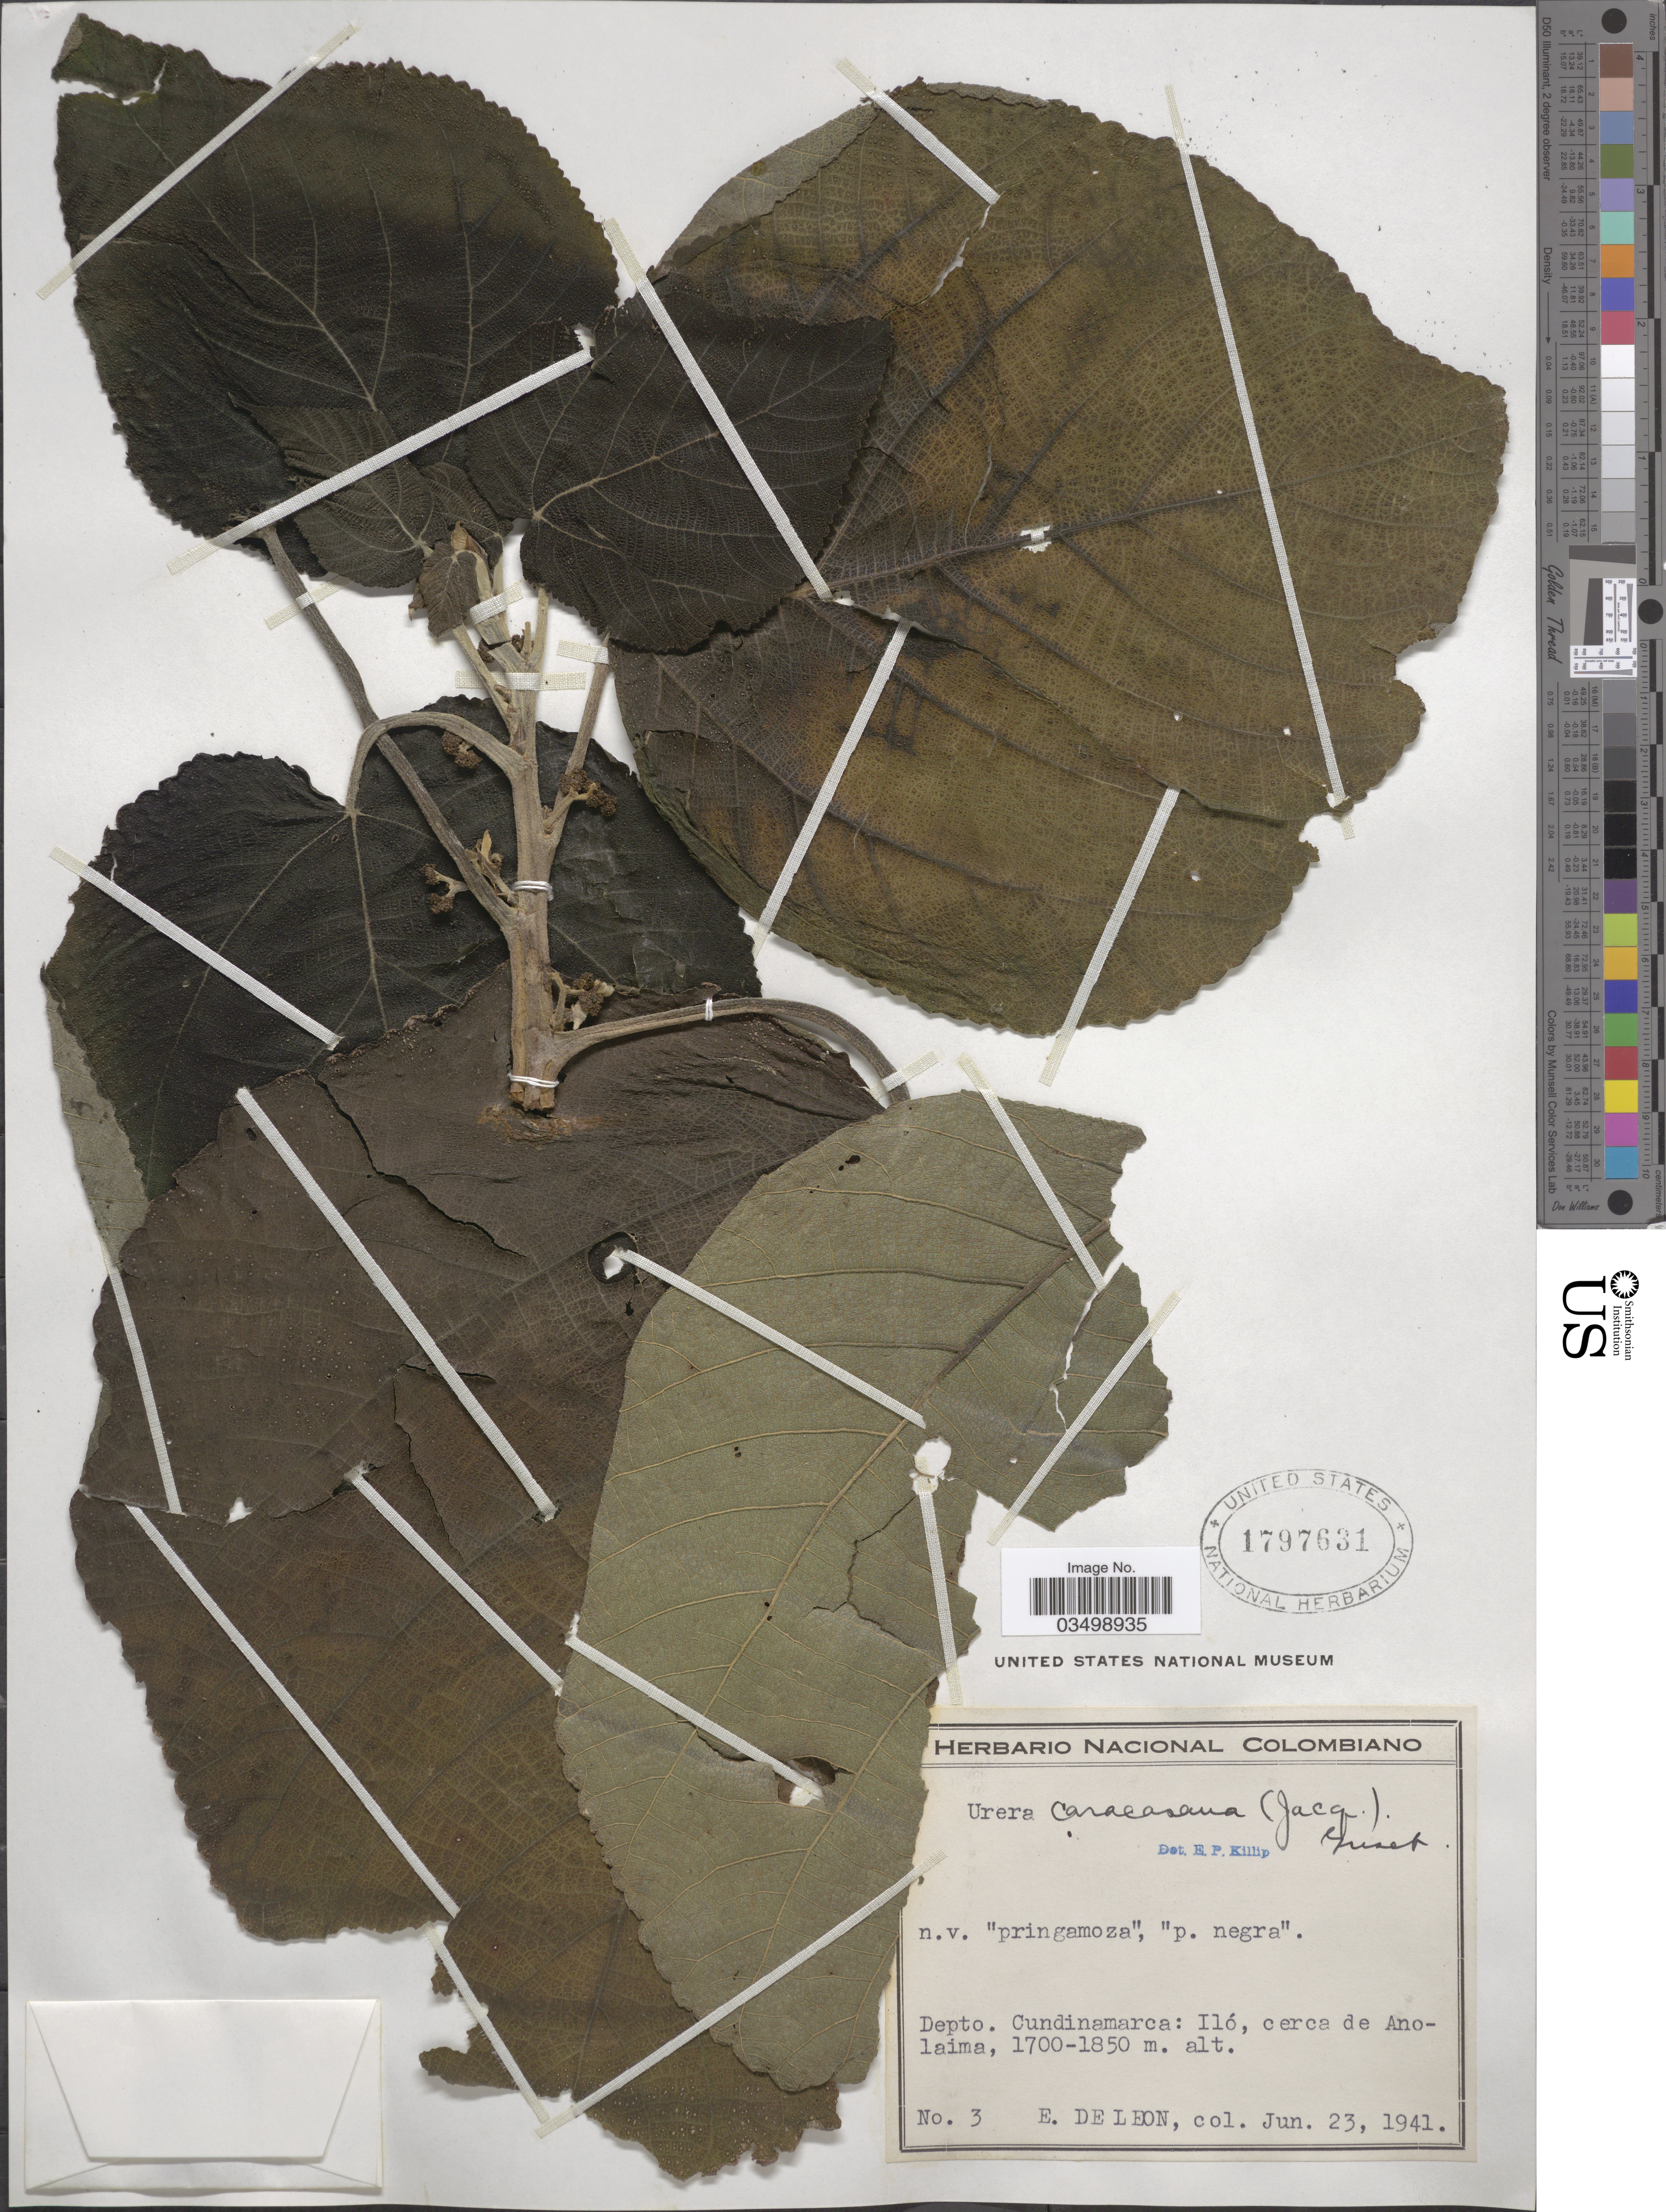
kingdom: Plantae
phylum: Tracheophyta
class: Magnoliopsida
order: Rosales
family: Urticaceae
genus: Urera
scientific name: Urera caracasana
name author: (Jacq.) Gaudich. ex Griseb.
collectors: E. De León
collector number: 3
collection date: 1941-06-23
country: Colombia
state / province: Cundinamarca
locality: Depto. Cundinamarca: Iló, cerca de Anolaima.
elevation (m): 1700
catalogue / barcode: US 1797631